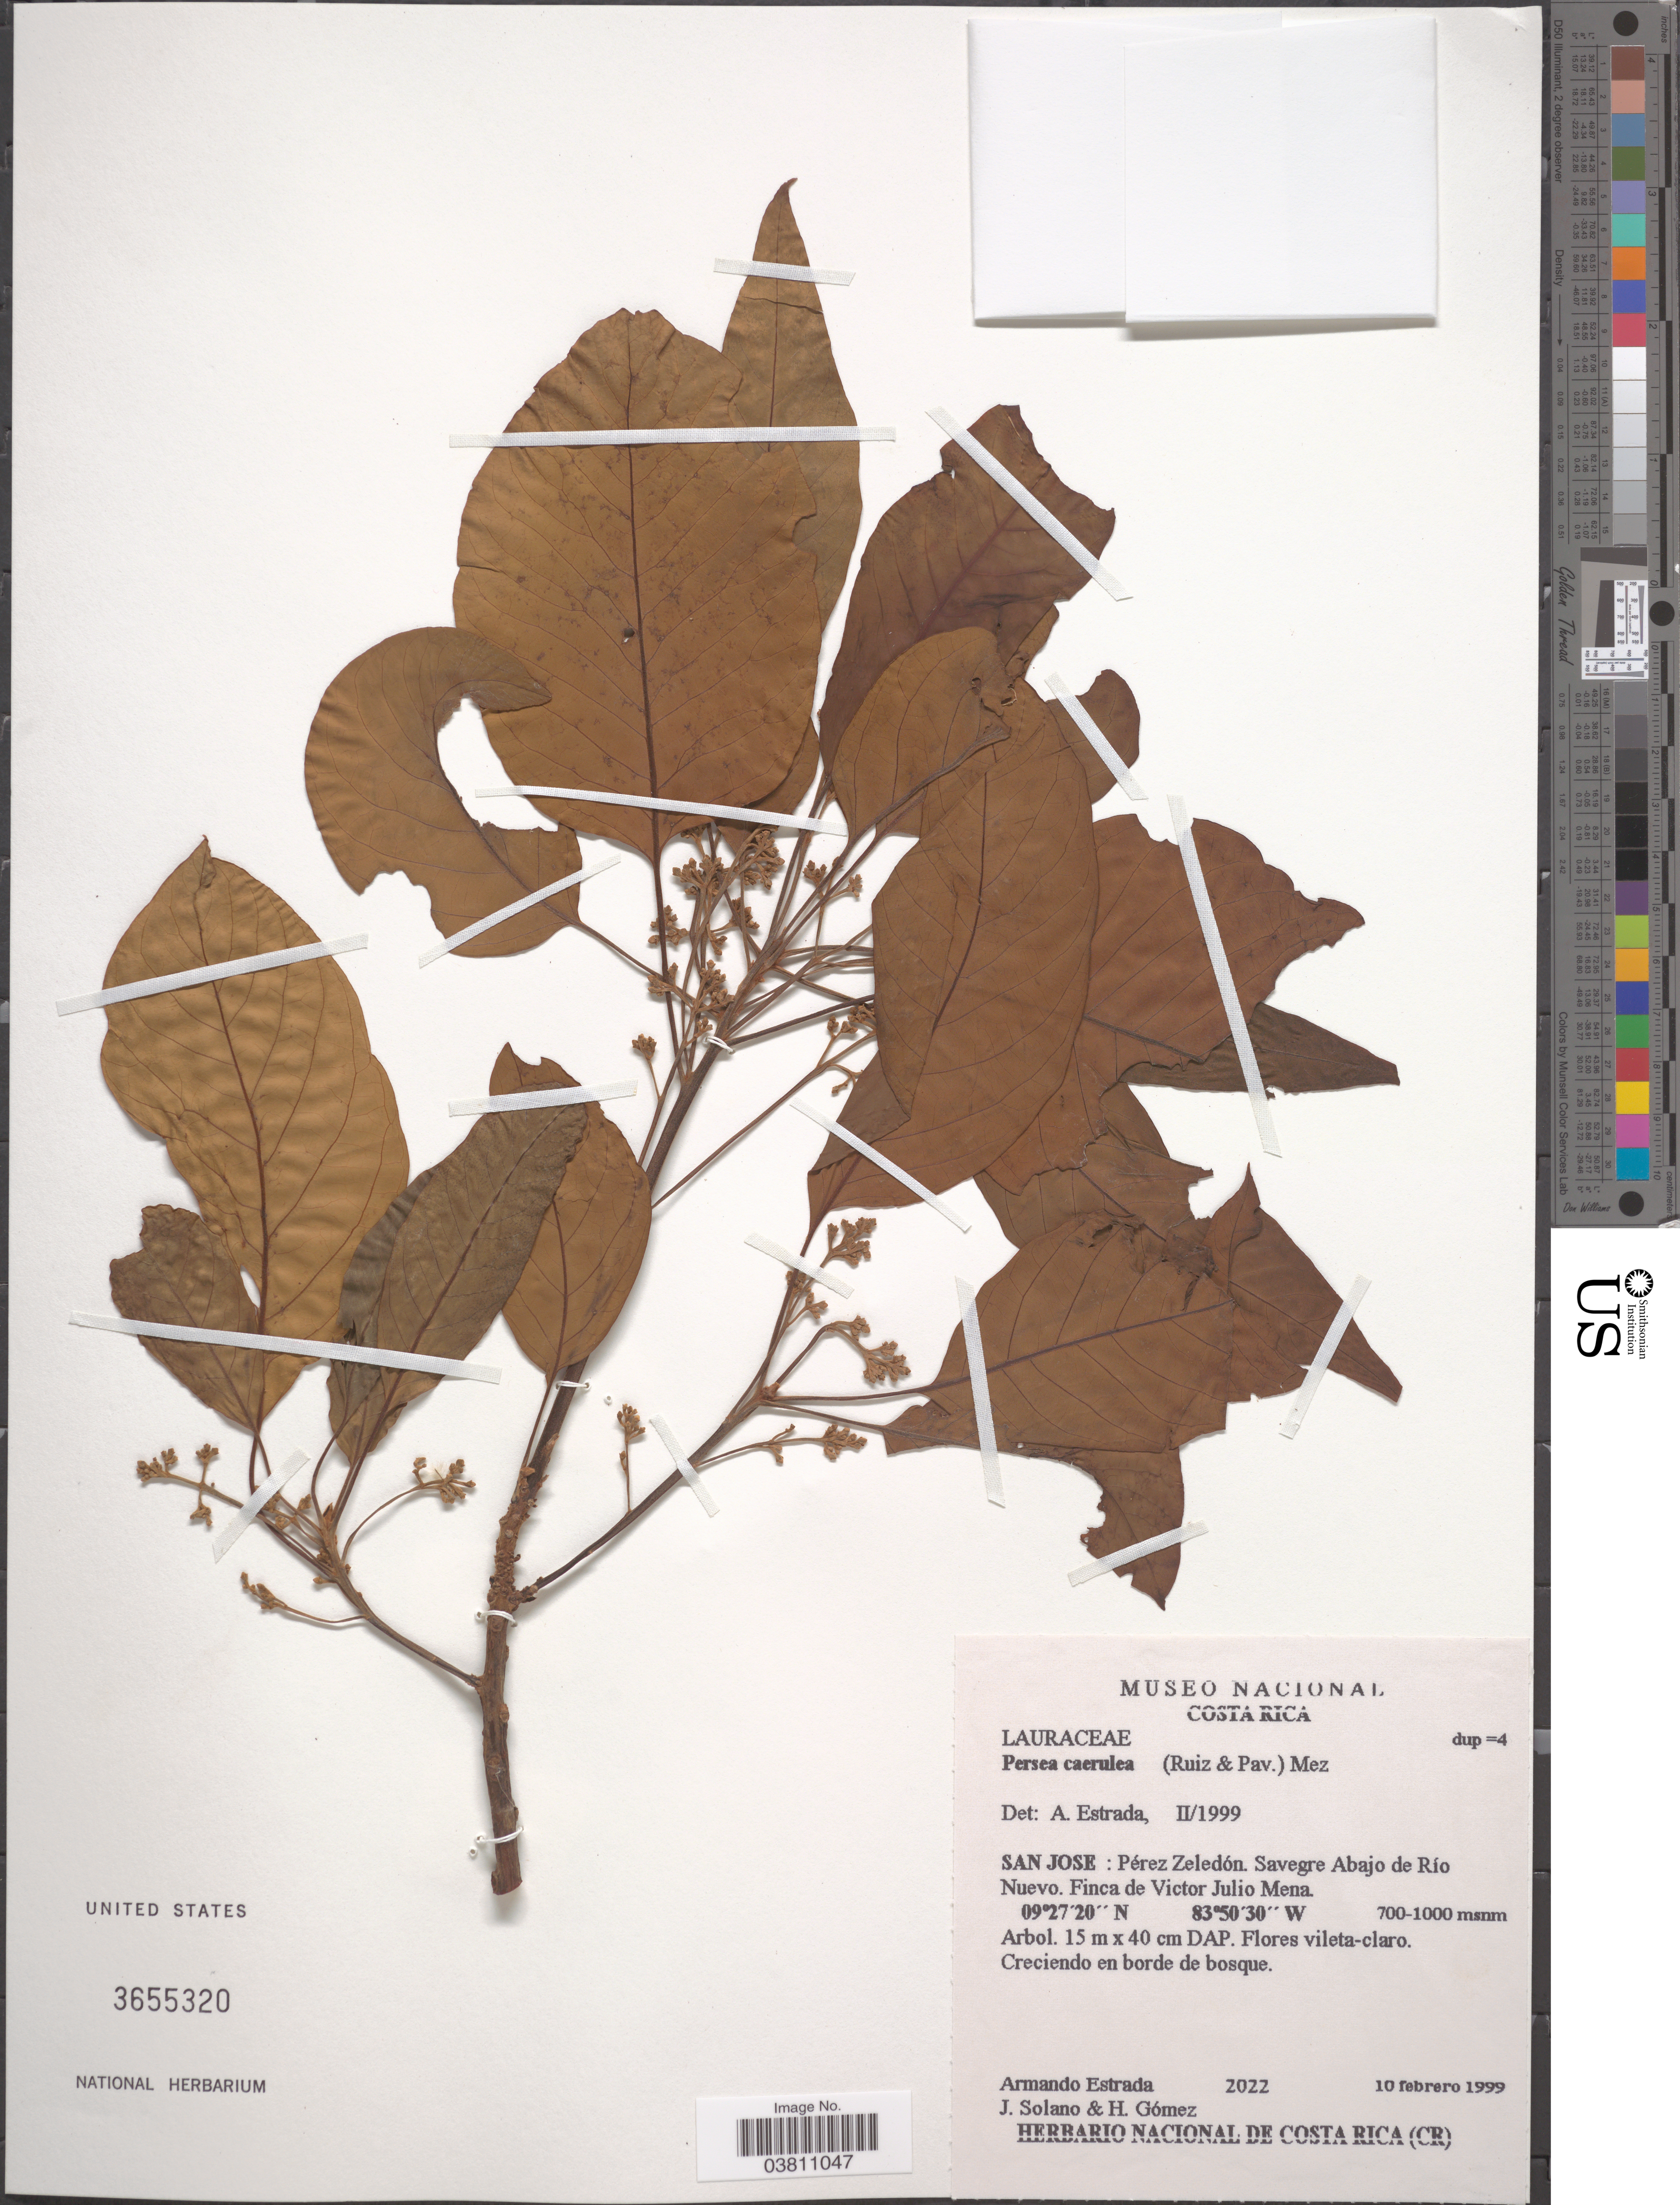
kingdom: Plantae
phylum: Tracheophyta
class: Magnoliopsida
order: Laurales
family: Lauraceae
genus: Persea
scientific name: Persea caerulea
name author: (Ruiz & Pav.) Mez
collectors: A. Estrada, J. Solano & H. Gomez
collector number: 2022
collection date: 1999-02-10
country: Costa Rica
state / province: San José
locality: Pérez Zeledón Savegre Abajo de Río Nuevo. Finca de Victor Julio Mena.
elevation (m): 700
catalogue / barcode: US 3655320